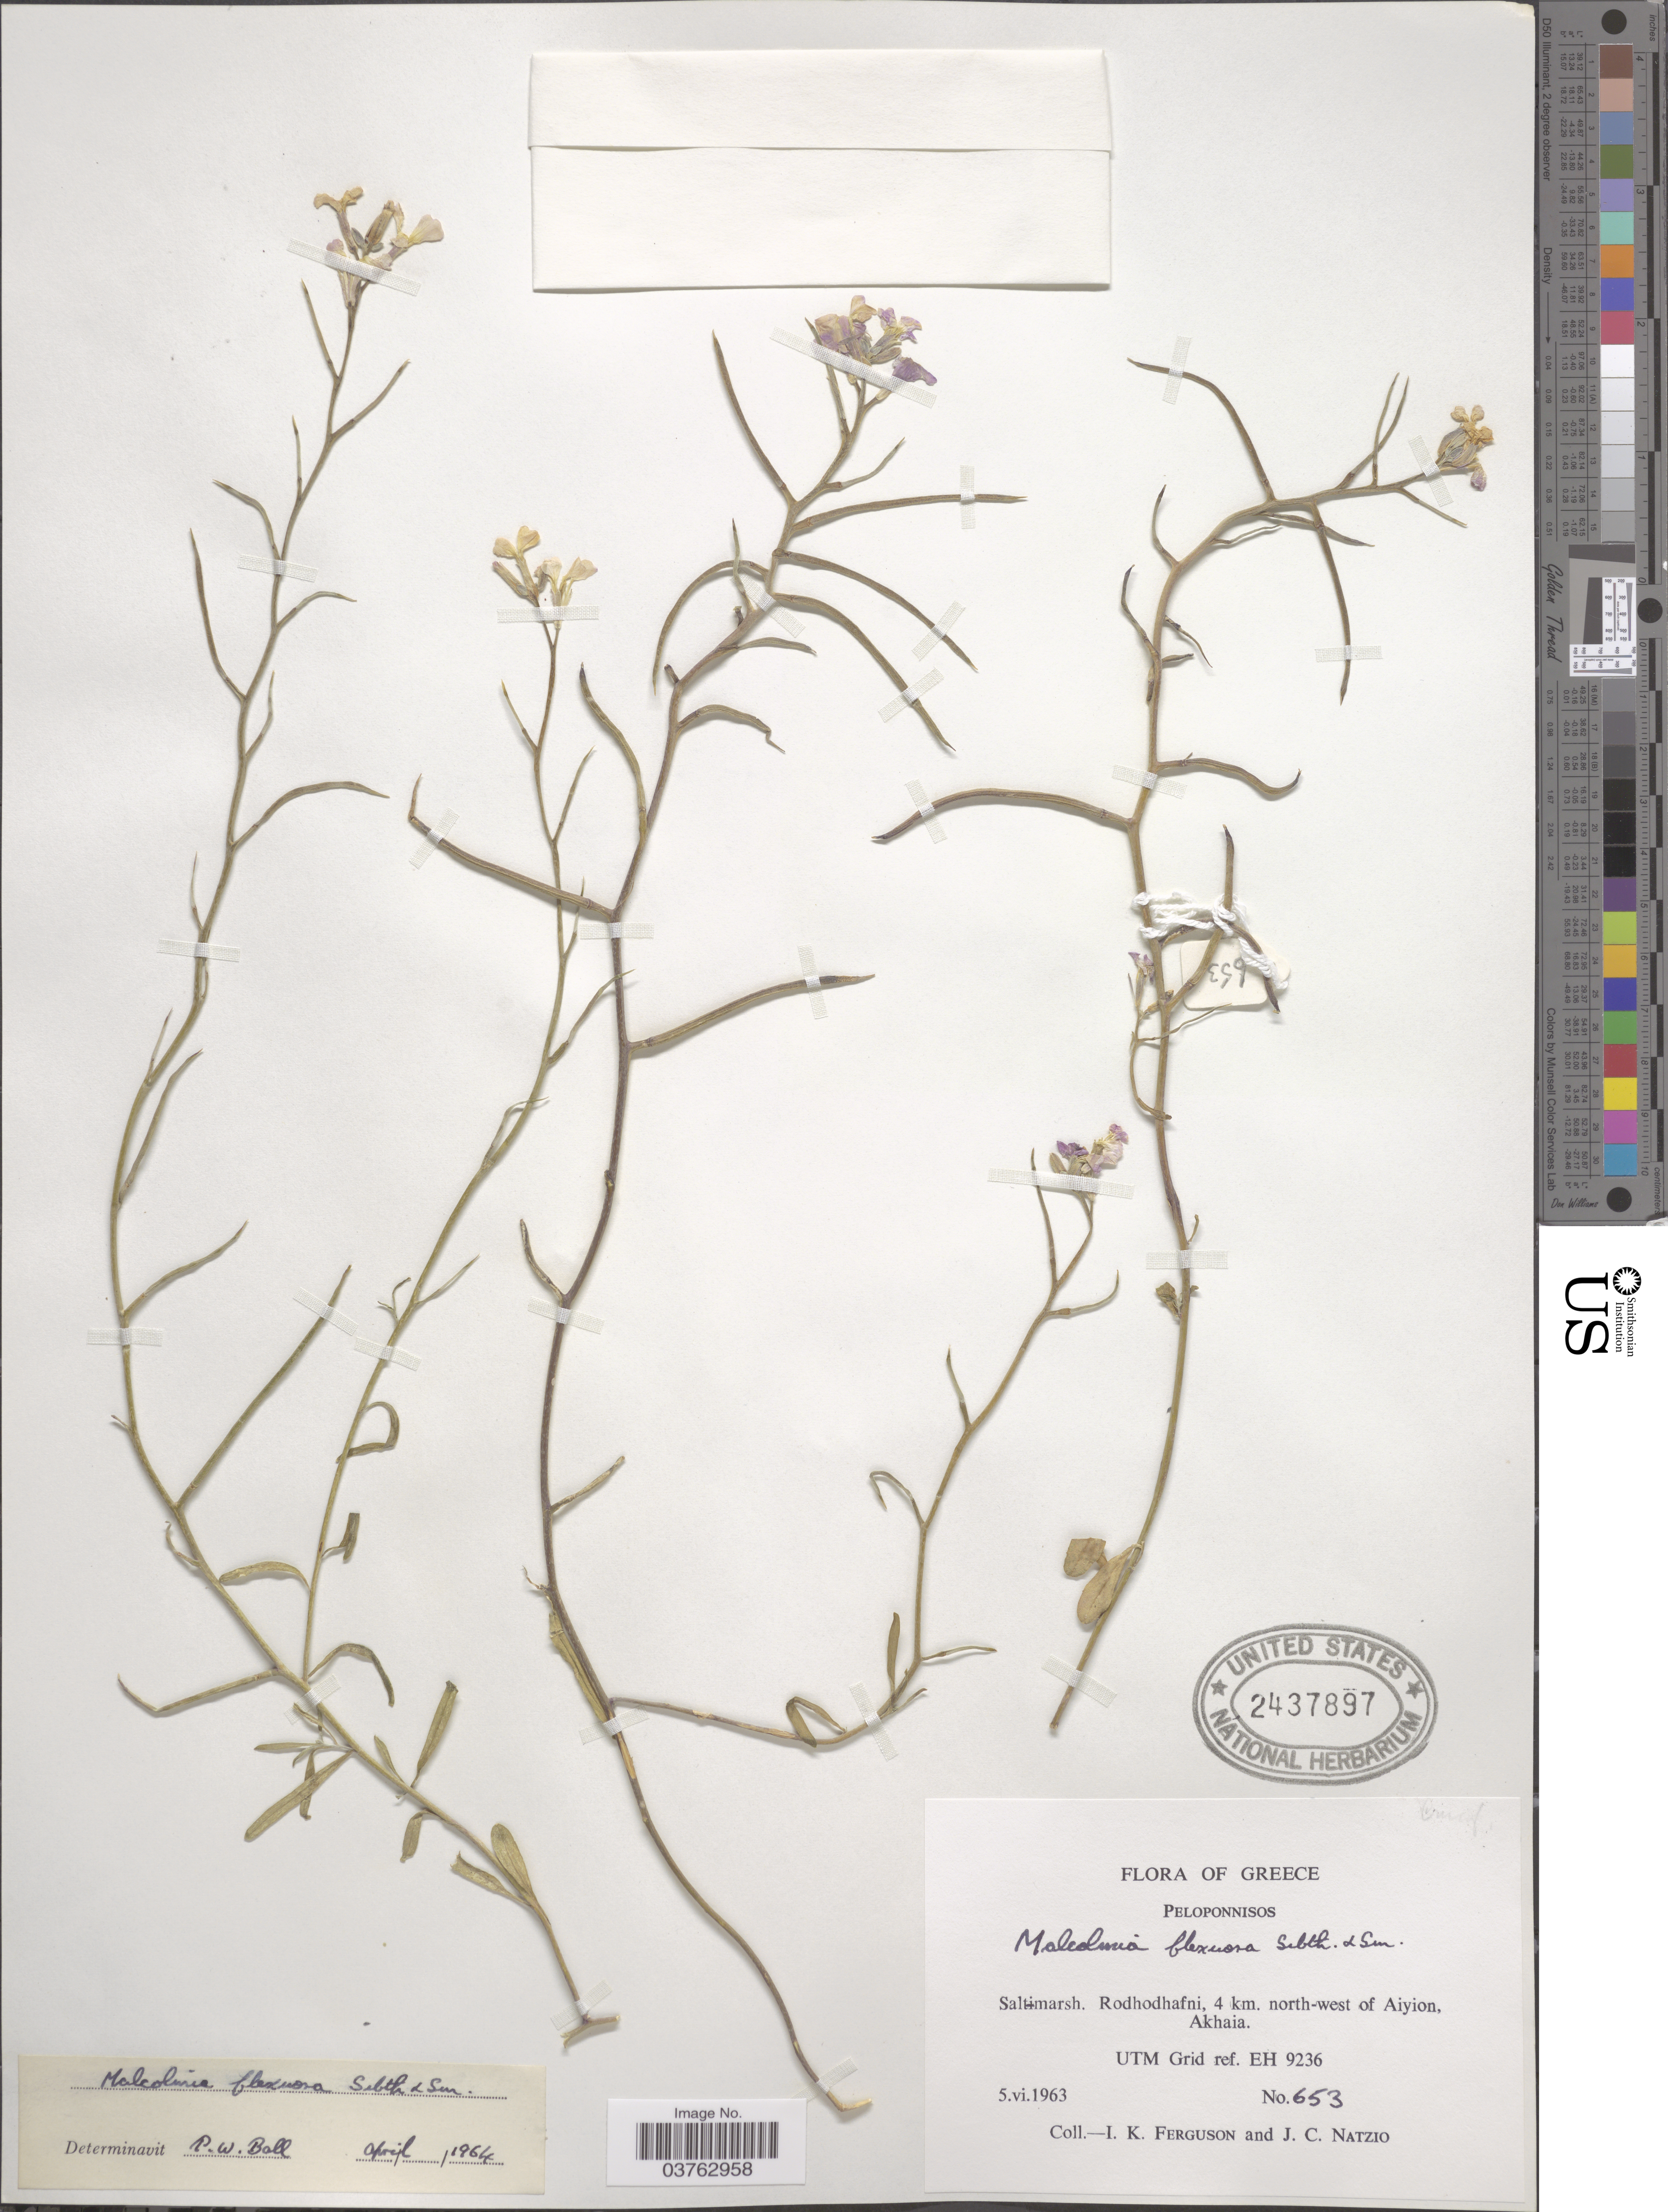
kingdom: Plantae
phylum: Tracheophyta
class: Magnoliopsida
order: Brassicales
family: Brassicaceae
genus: Malcolmia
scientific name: Malcolmia flexuosa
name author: Sibth. & Sm.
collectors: I. K. Ferguson & J. Natzio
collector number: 653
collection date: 1963-06-05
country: Greece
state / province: Peloponnese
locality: Peloponnisos. Salt-marsh. Rodhodhafni, 4 km. north-west of Aiyion, Akhaia. UTM Grid ref. EH 9236.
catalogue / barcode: US 2437897